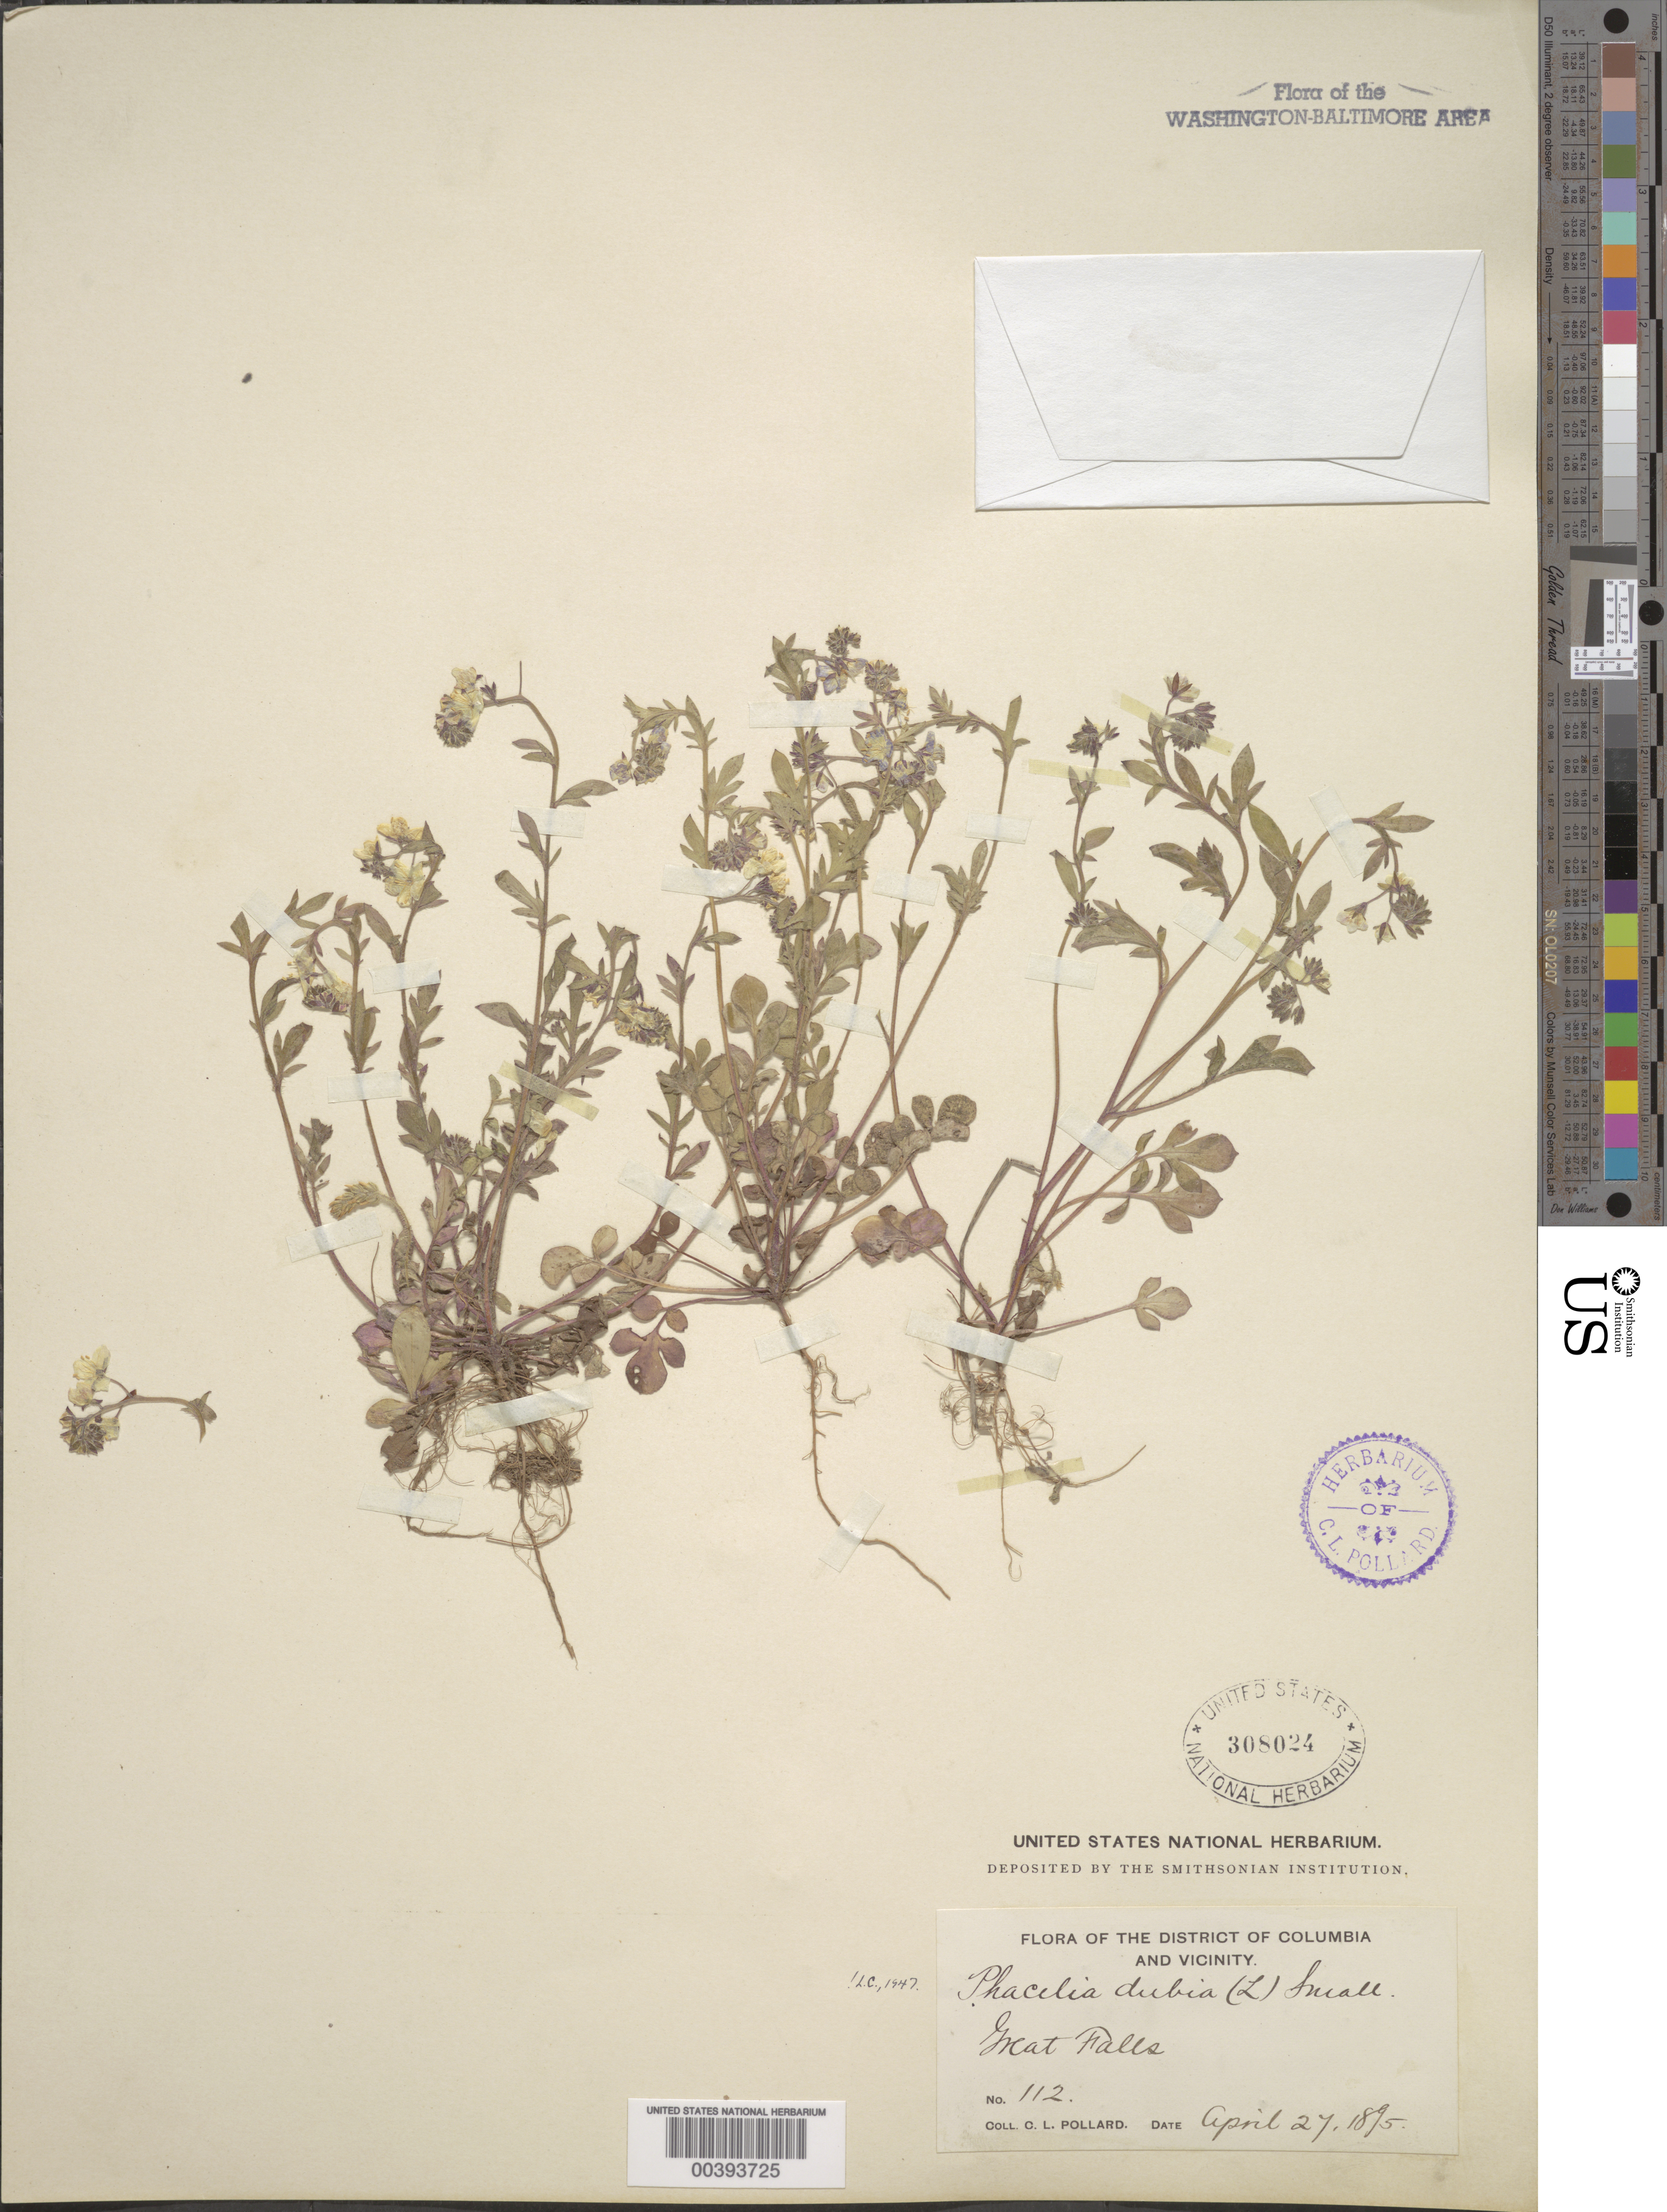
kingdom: Plantae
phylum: Tracheophyta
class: Magnoliopsida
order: Boraginales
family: Hydrophyllaceae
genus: Phacelia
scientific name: Phacelia dubia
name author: (L.) Trel.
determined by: Constance, L., (UC), University of California Berkeley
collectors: C. L. Pollard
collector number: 112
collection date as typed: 27 Apr 1895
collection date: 1895-04-27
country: United States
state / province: Maryland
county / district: Montgomery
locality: Great Falls C. & O. Canal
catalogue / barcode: US 308024